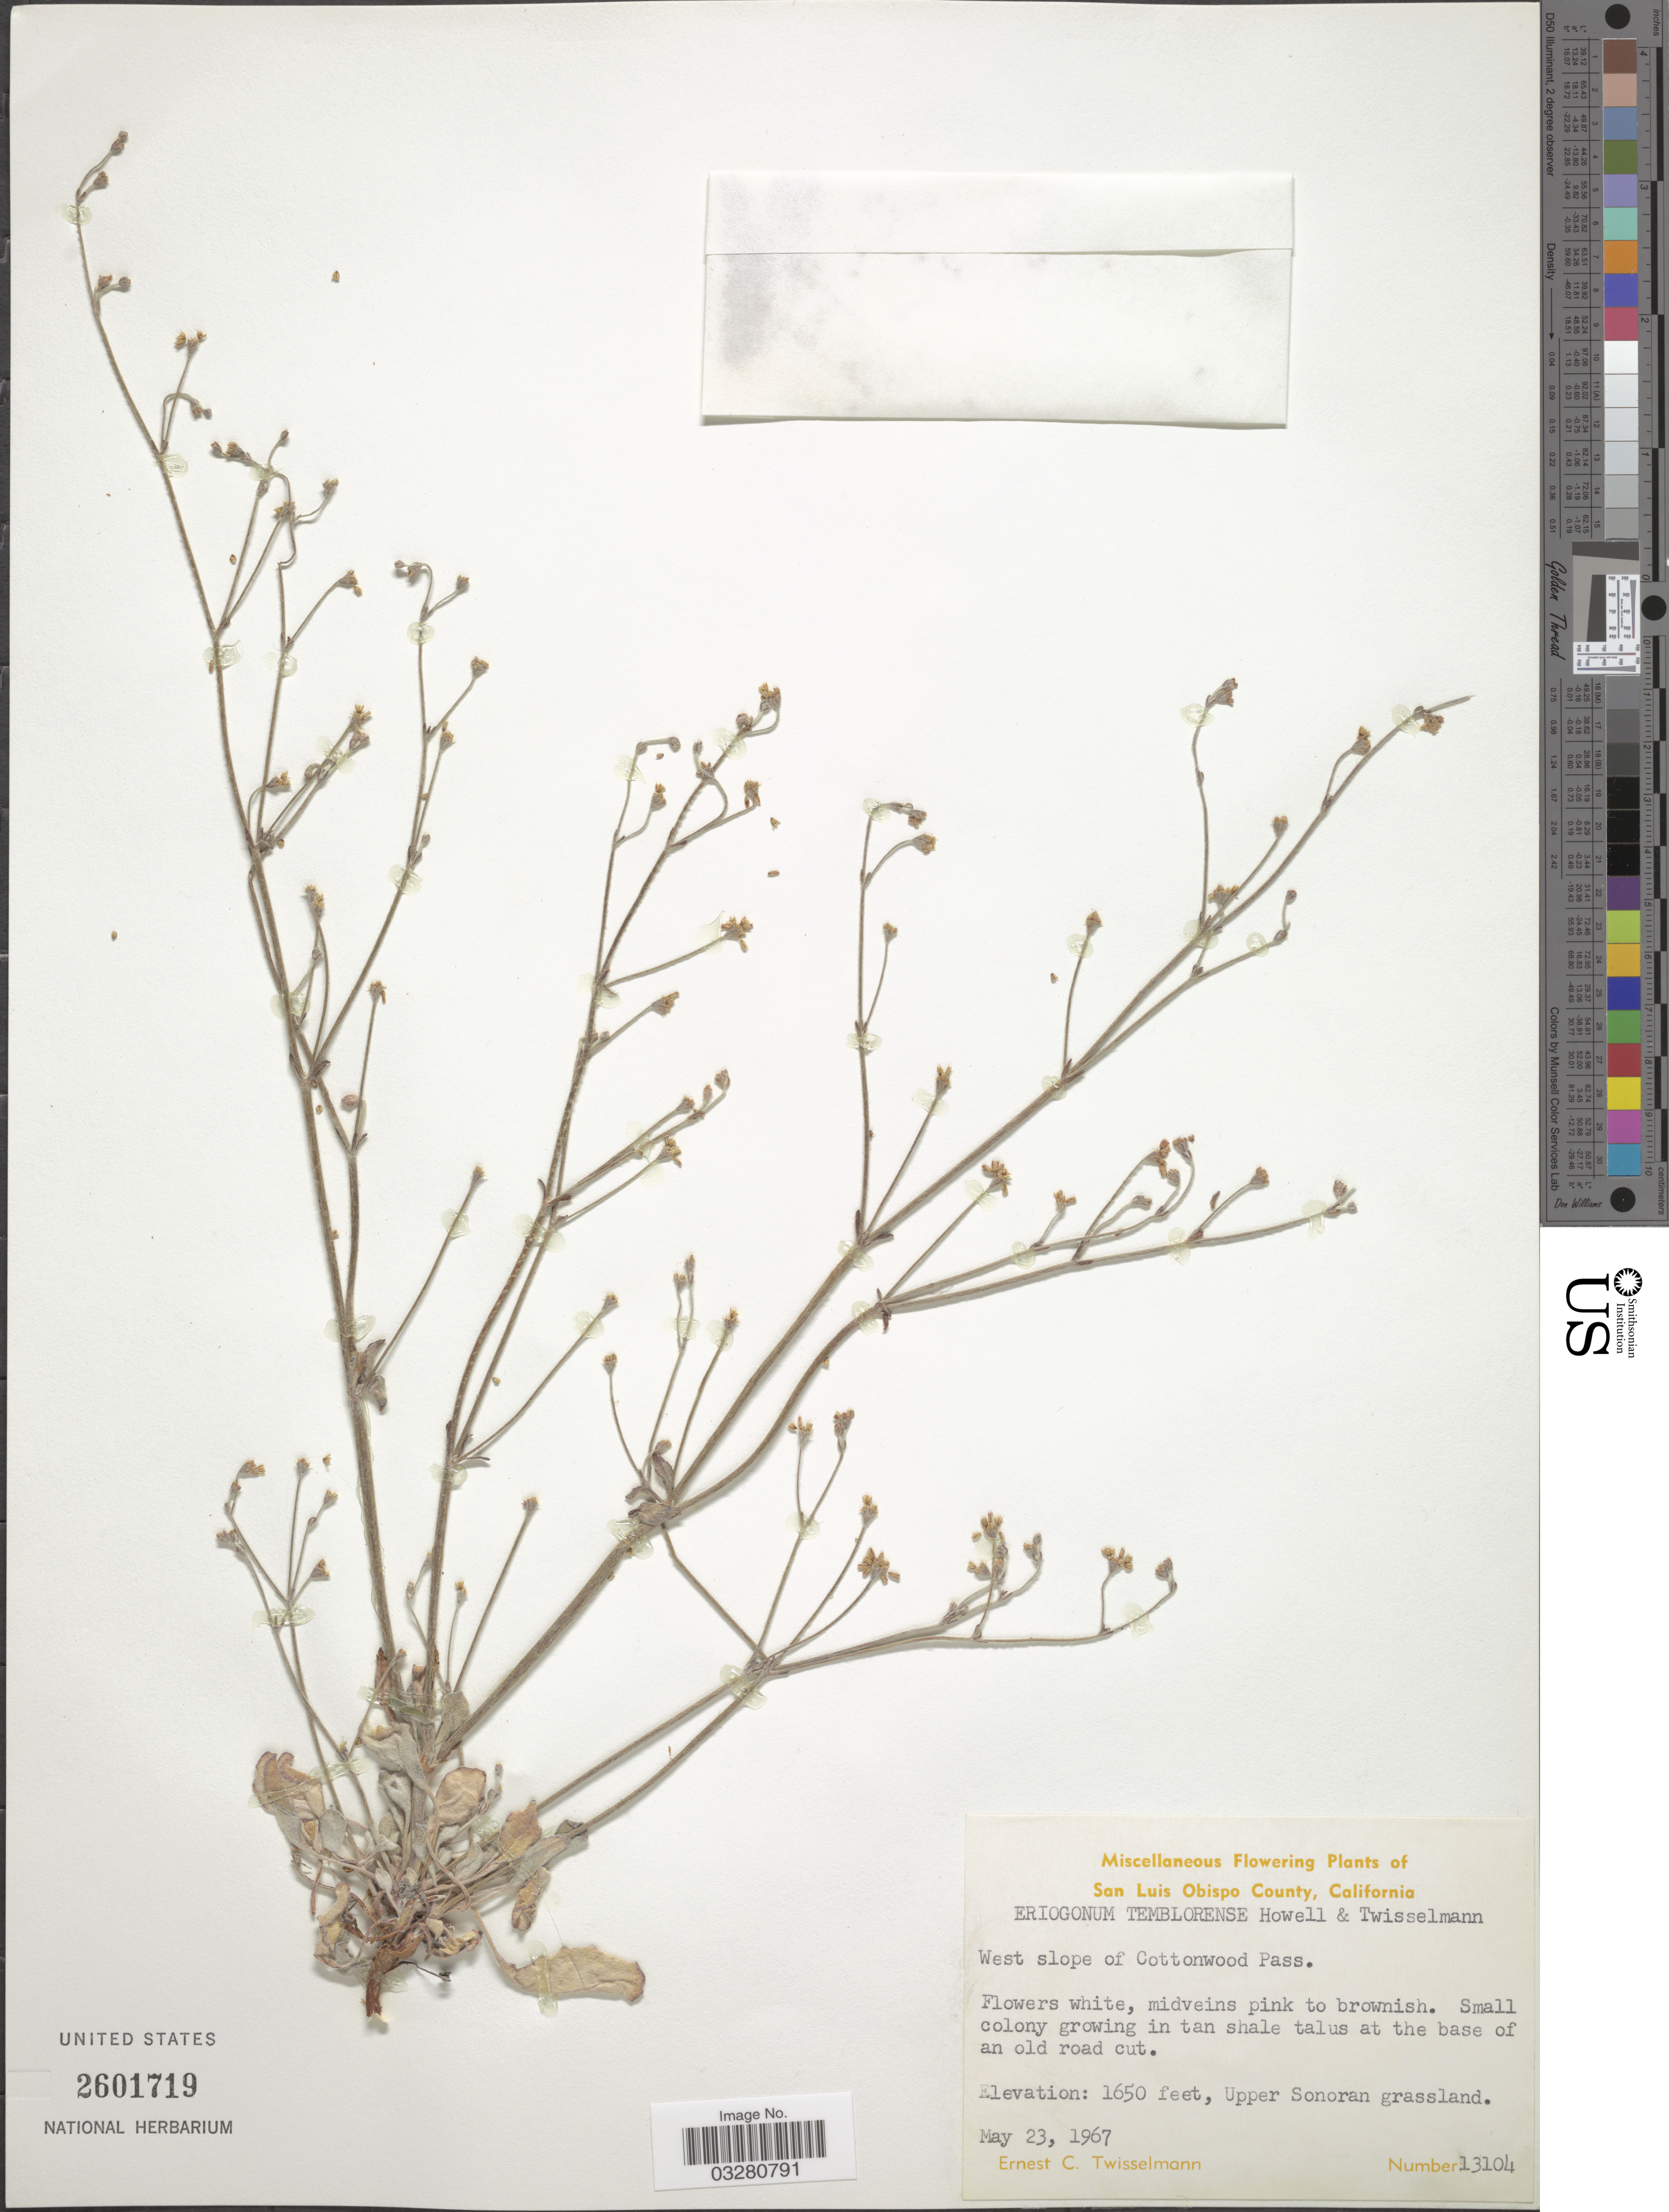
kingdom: Plantae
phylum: Tracheophyta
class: Magnoliopsida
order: Caryophyllales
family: Polygonaceae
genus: Eriogonum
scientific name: Eriogonum temblorense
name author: J.T. Howell & Twisselmann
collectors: E. Twisselmann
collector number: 13104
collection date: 1967-05-23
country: United States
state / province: California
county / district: San Luis Obispo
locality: San Luis Obispo County. West slope of Cottonwood Pass. Upper Sonoran grassland.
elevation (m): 503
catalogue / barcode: US 2601719